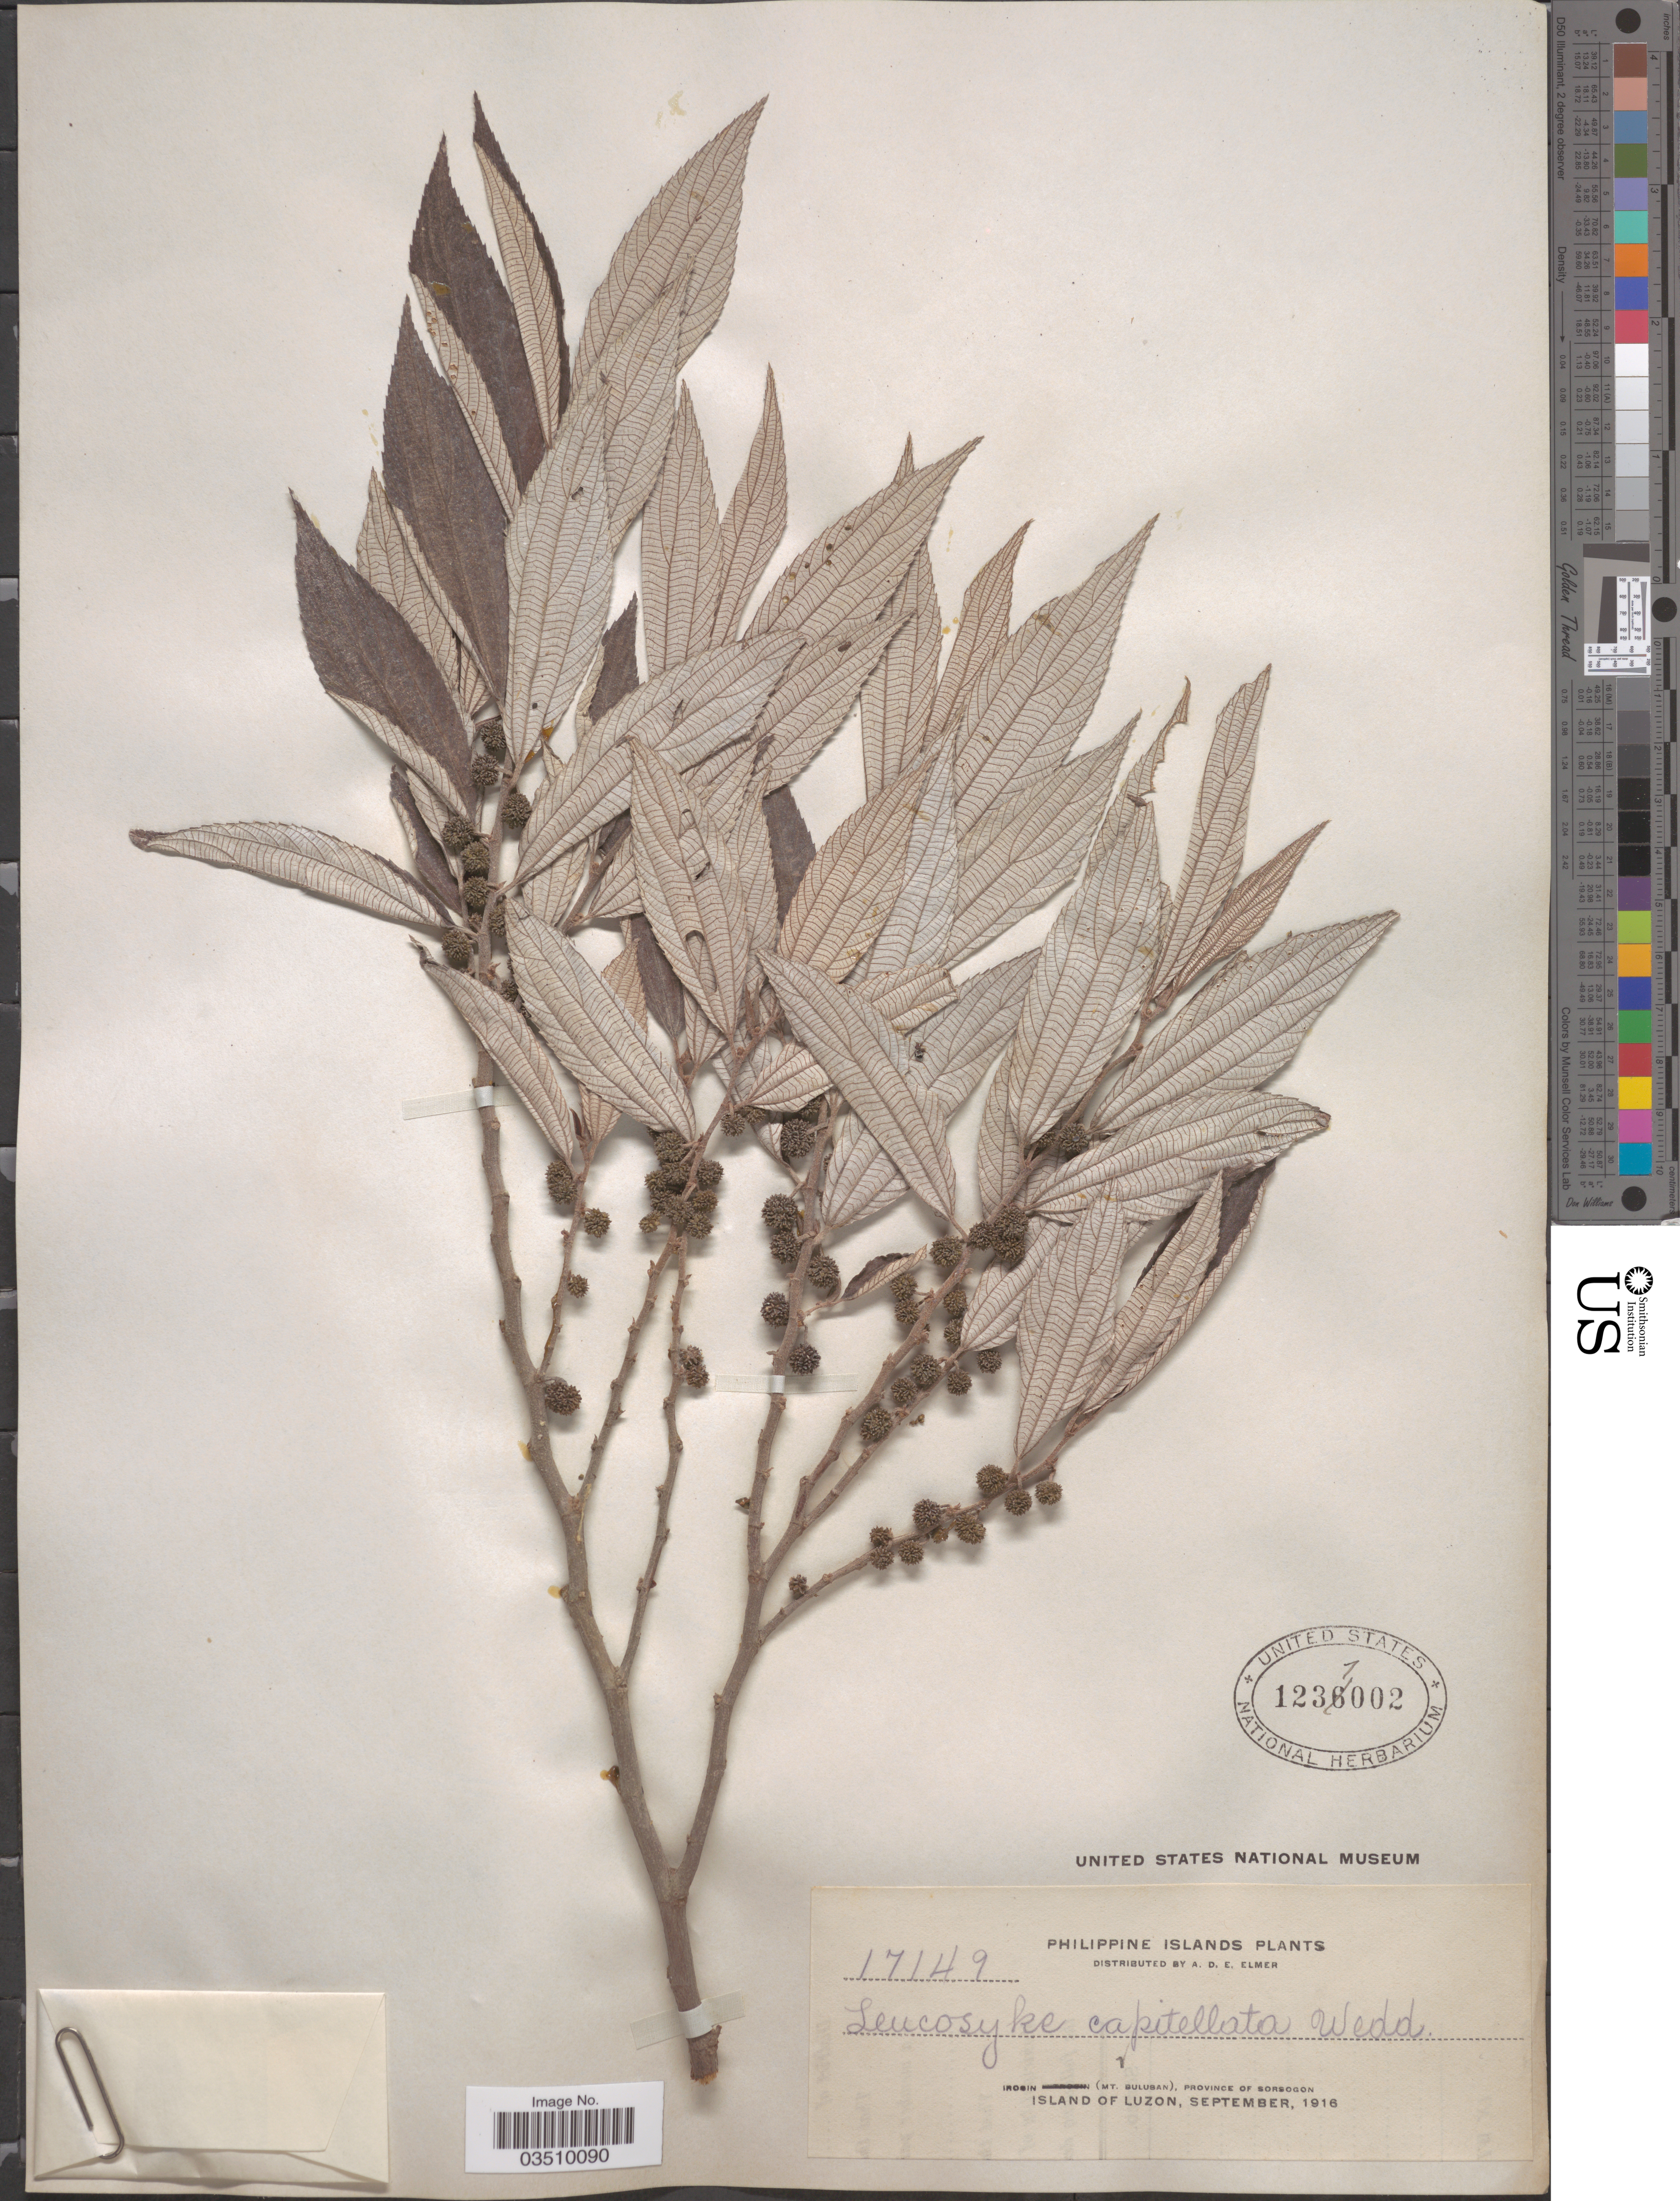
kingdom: Plantae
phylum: Tracheophyta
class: Magnoliopsida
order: Rosales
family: Urticaceae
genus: Leucosyke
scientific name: Leucosyke capitellata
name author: (Poir.) Wedd.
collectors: A. D. E. Elmer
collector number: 17149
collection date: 1916-09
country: Philippines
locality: Irosin (Mt. Bulusan), Province of Sorsogon. Island of Luzon.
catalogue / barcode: US 1237002